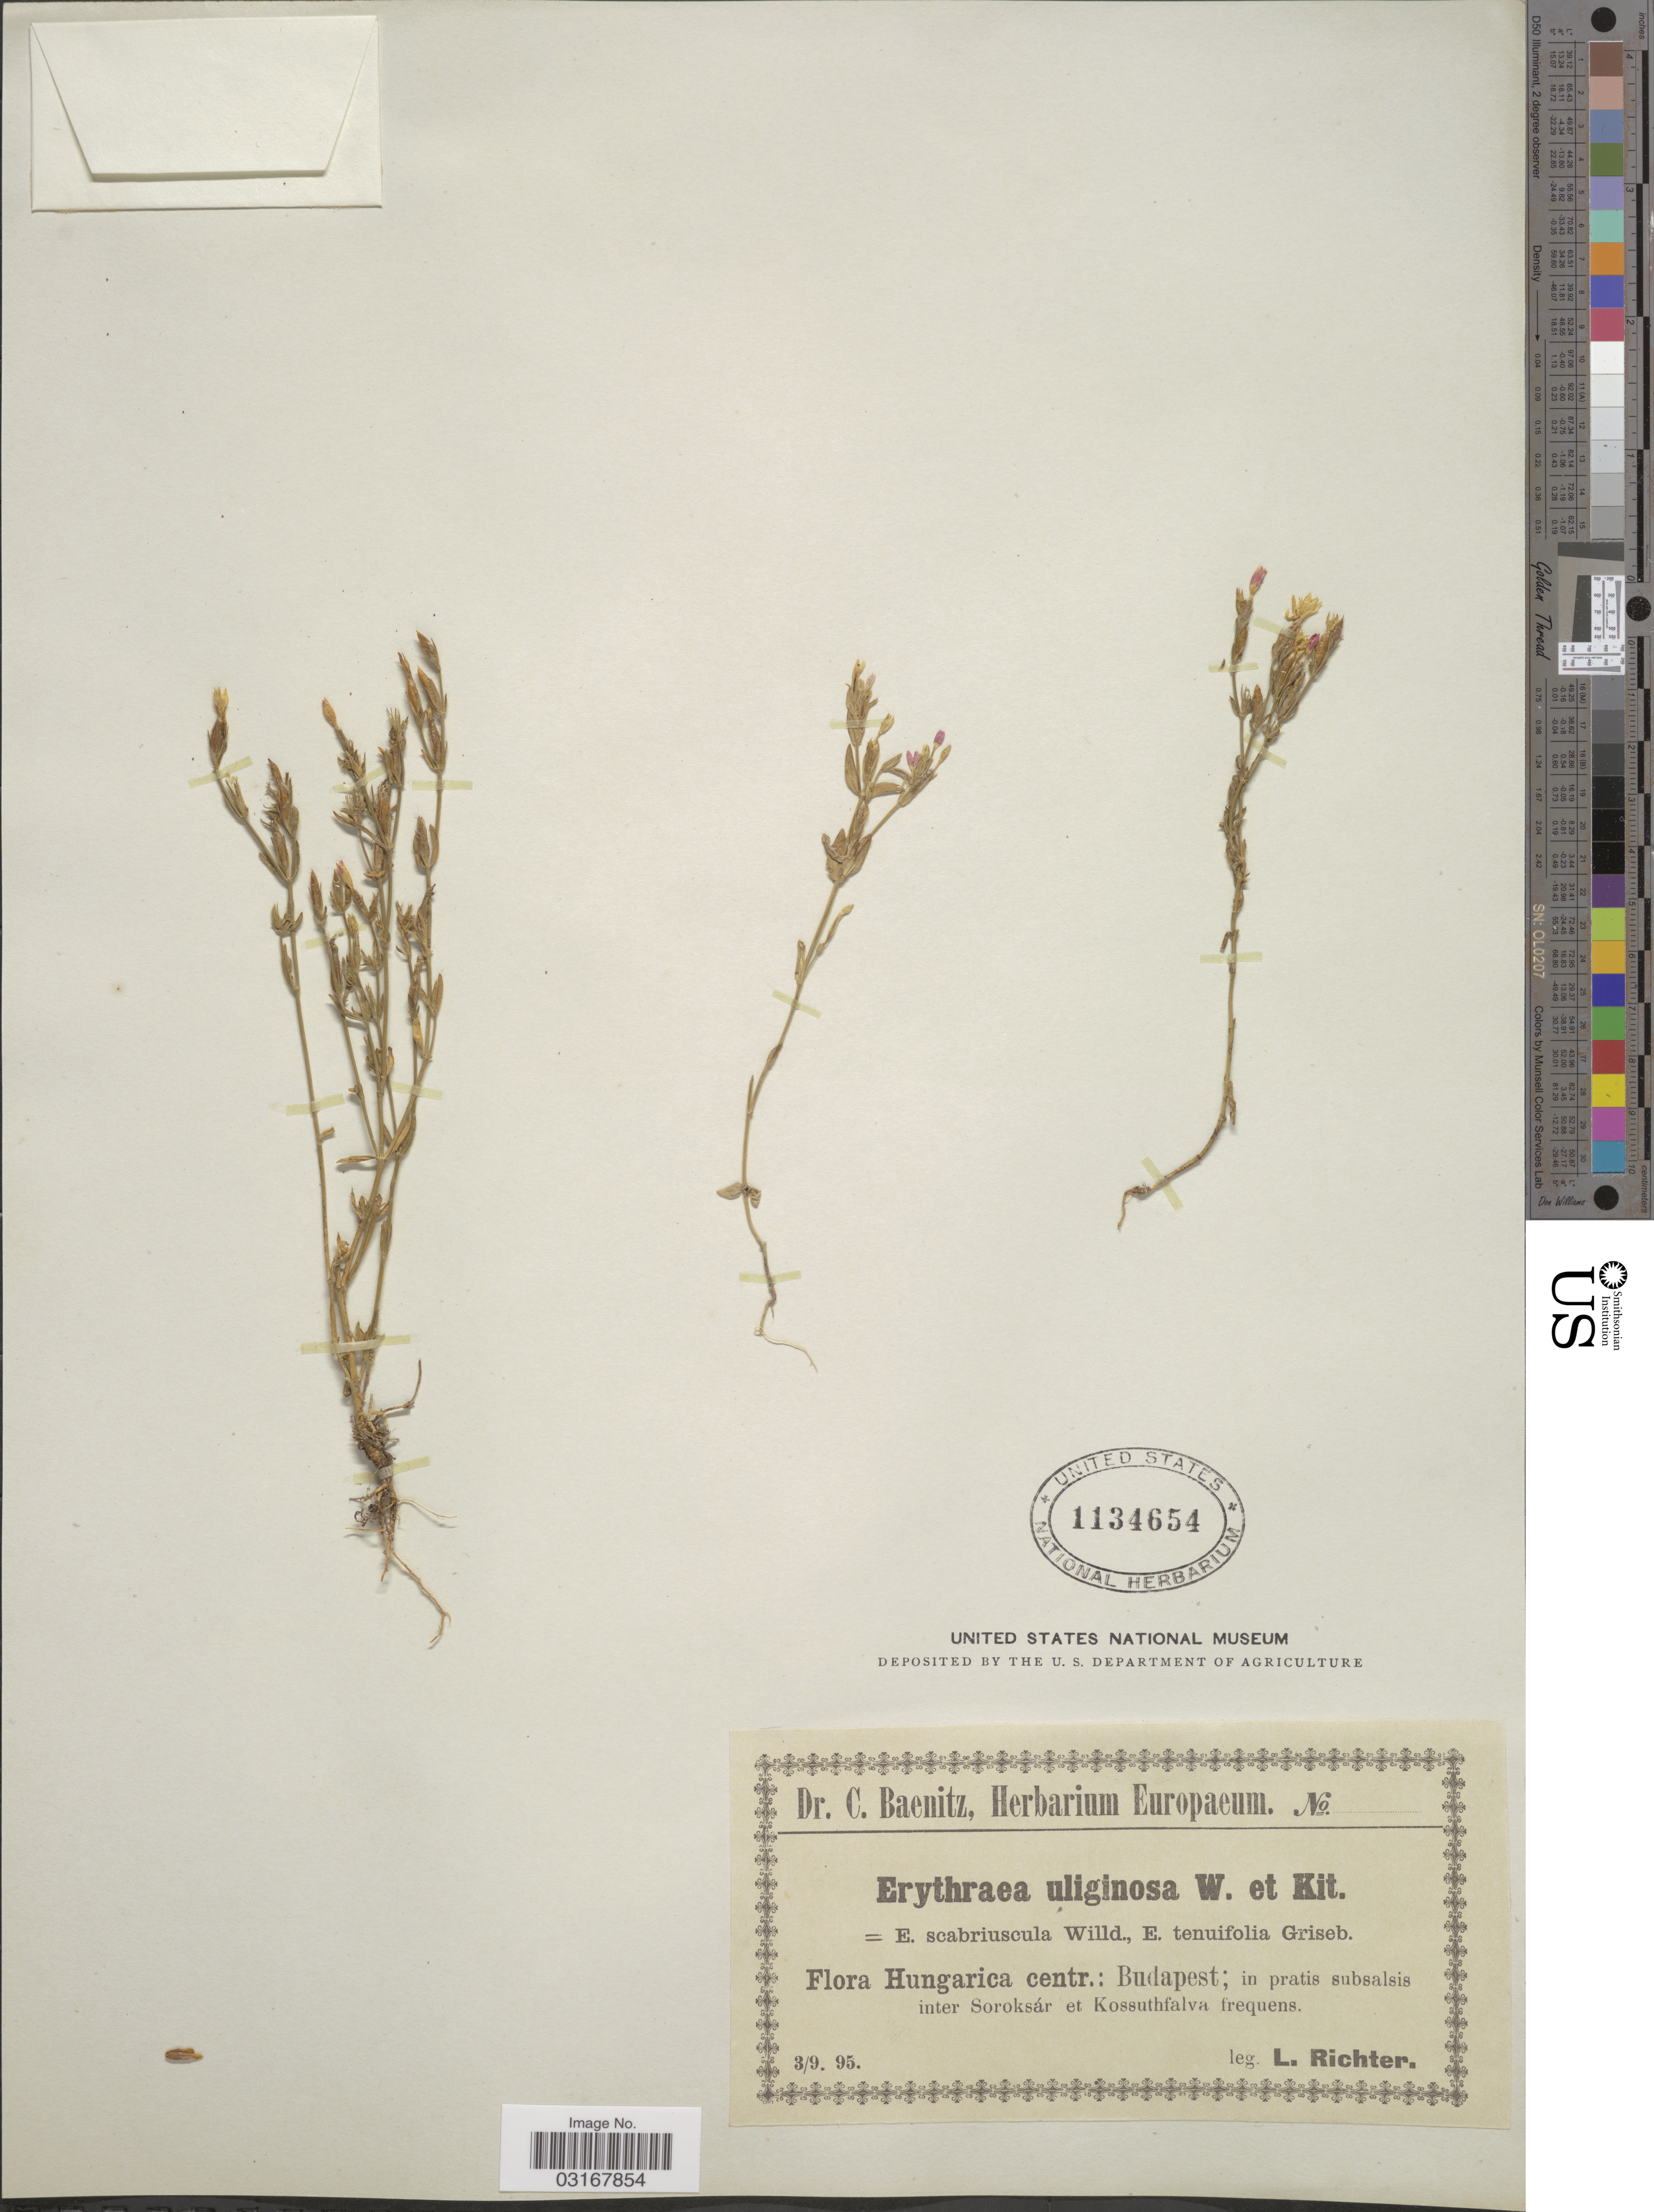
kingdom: Plantae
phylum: Tracheophyta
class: Magnoliopsida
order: Gentianales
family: Gentianaceae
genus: Centaurium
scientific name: Centaurium uliginosum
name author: (Waldst. & Kit.) Fritsch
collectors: L. Richter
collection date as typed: Transcribed d/m/y: 3/9/95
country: Hungary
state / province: Budapest, Capital District of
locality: Hungarica centr.: in pratis subsalsis inter Soroksár et Kossuthfalva frequens.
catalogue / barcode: US 1134654